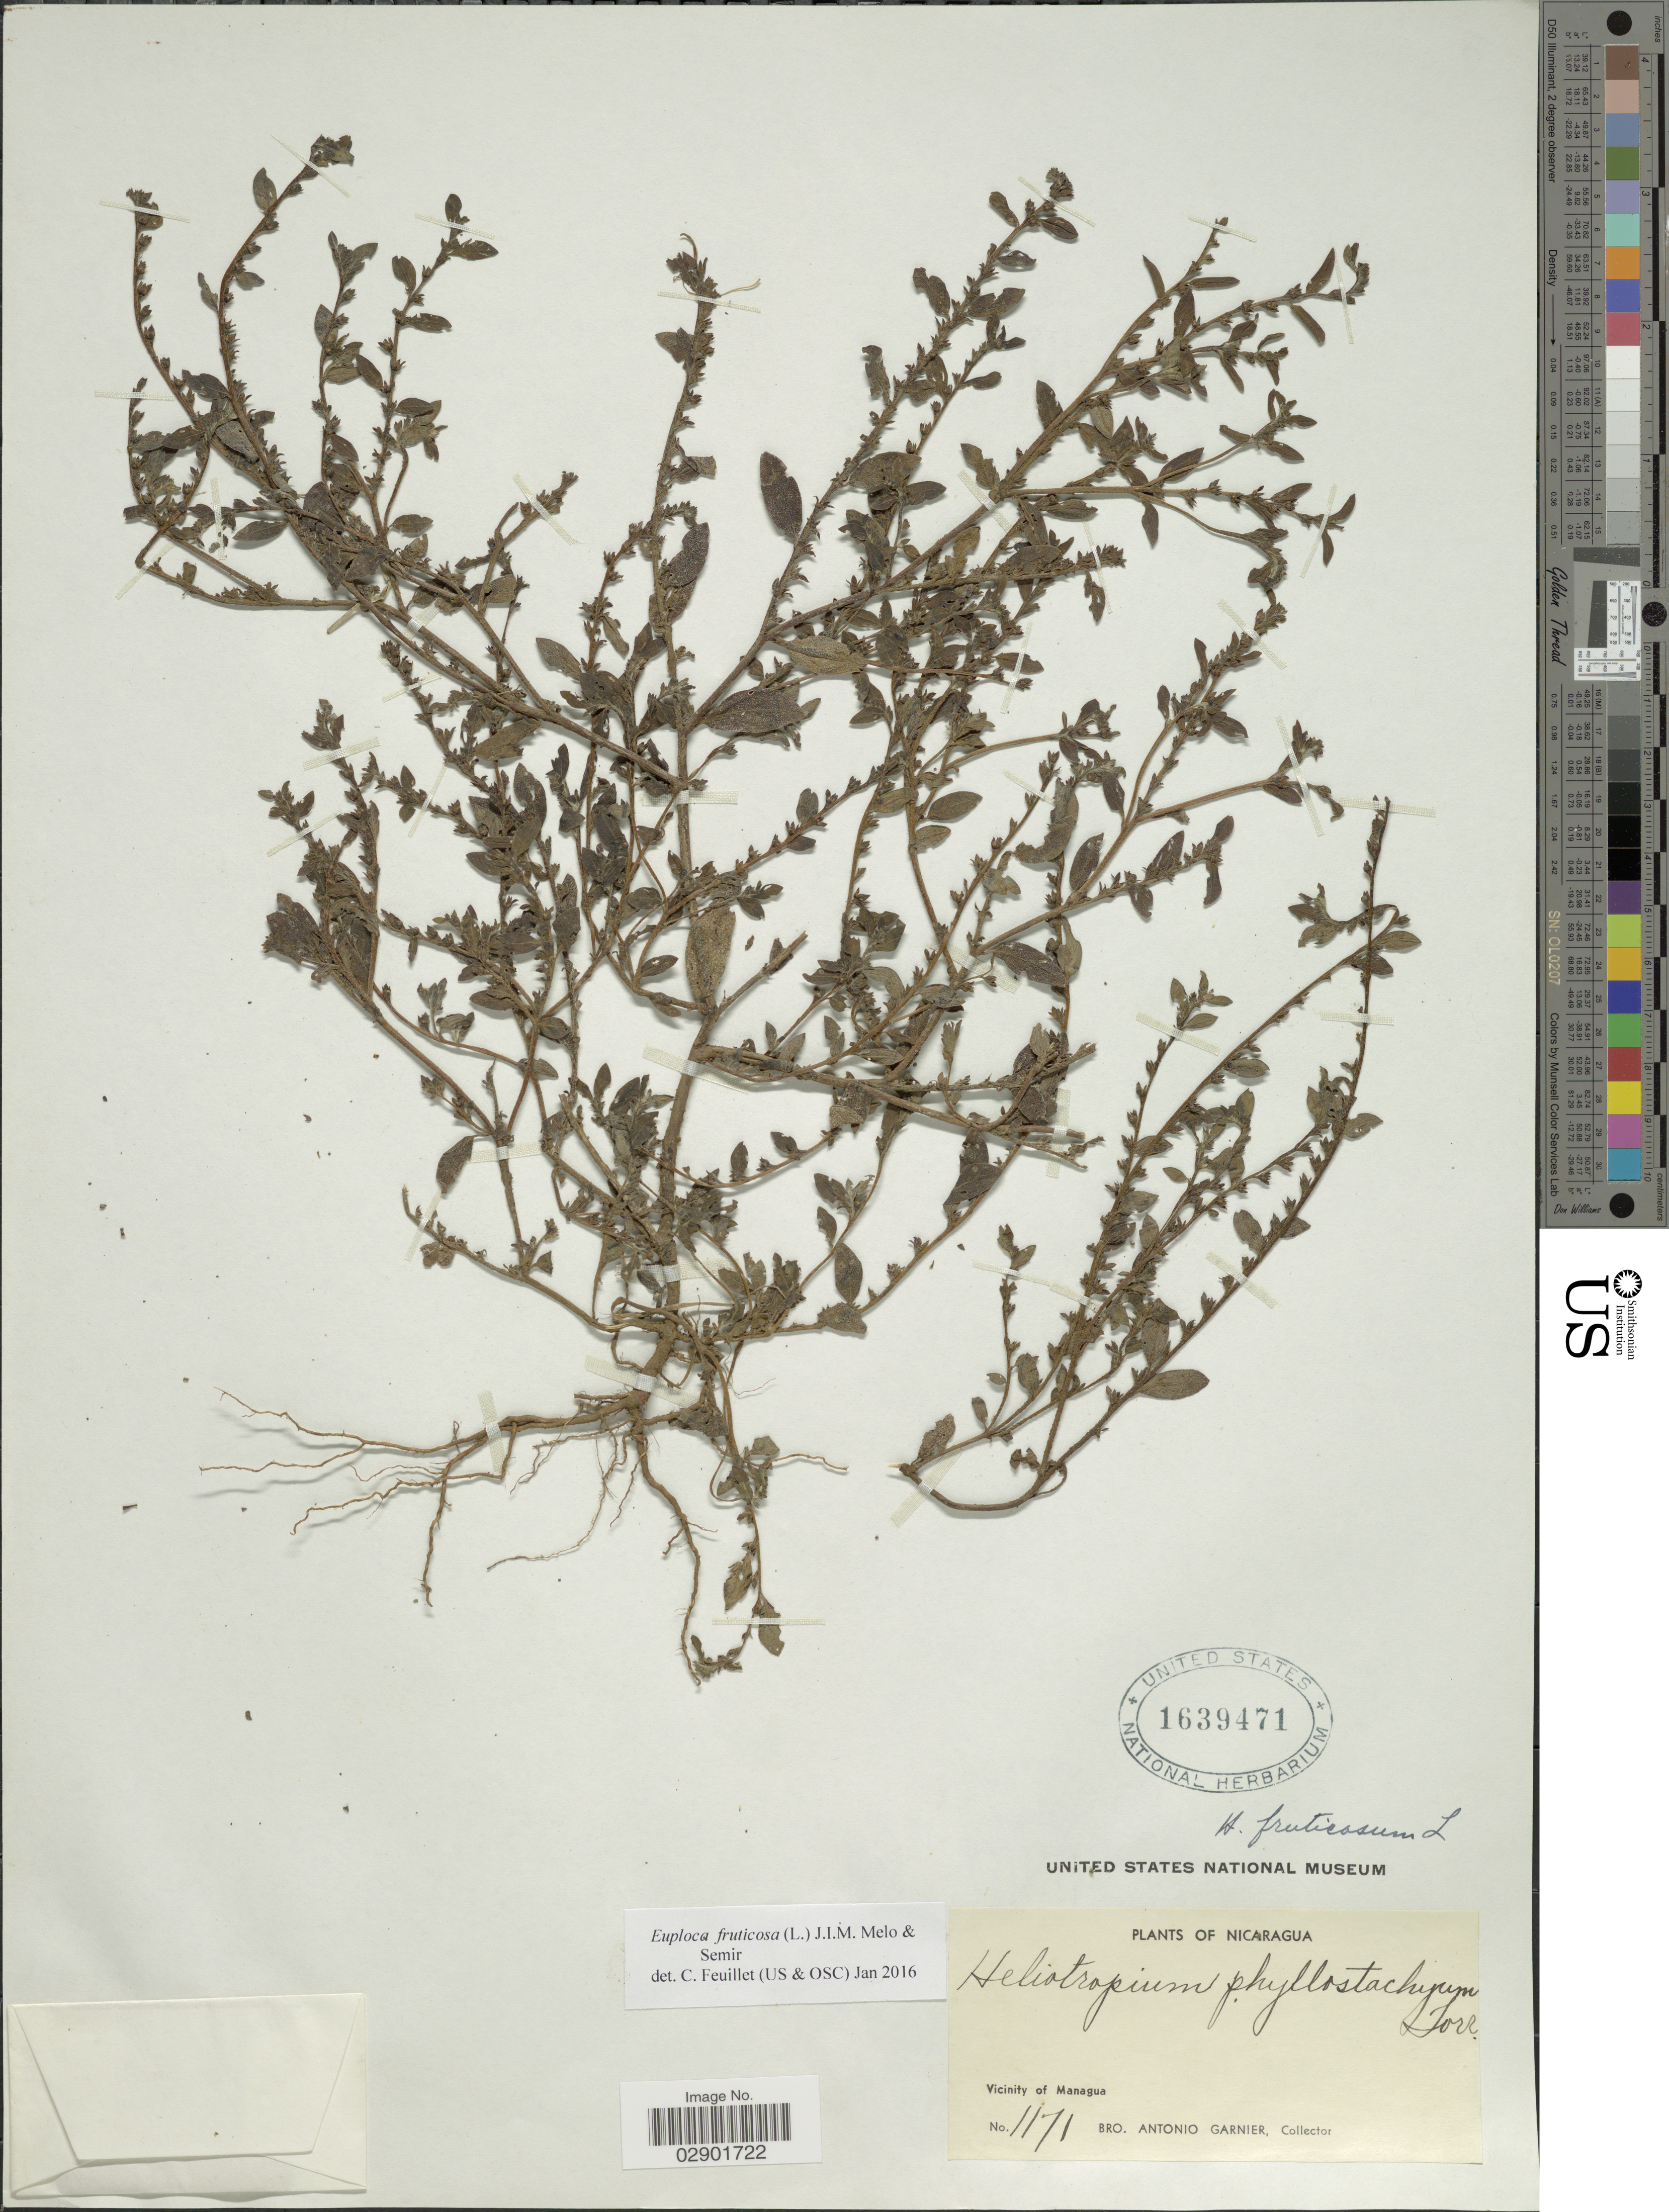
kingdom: Plantae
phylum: Tracheophyta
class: Magnoliopsida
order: Boraginales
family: Heliotropiaceae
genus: Euploca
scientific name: Euploca fruticosa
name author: (L.) J.I.M. Melo & Semir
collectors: Bro. A. Garnier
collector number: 1171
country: Nicaragua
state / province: Managua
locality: Vicinity of Managua.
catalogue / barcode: US 1639471